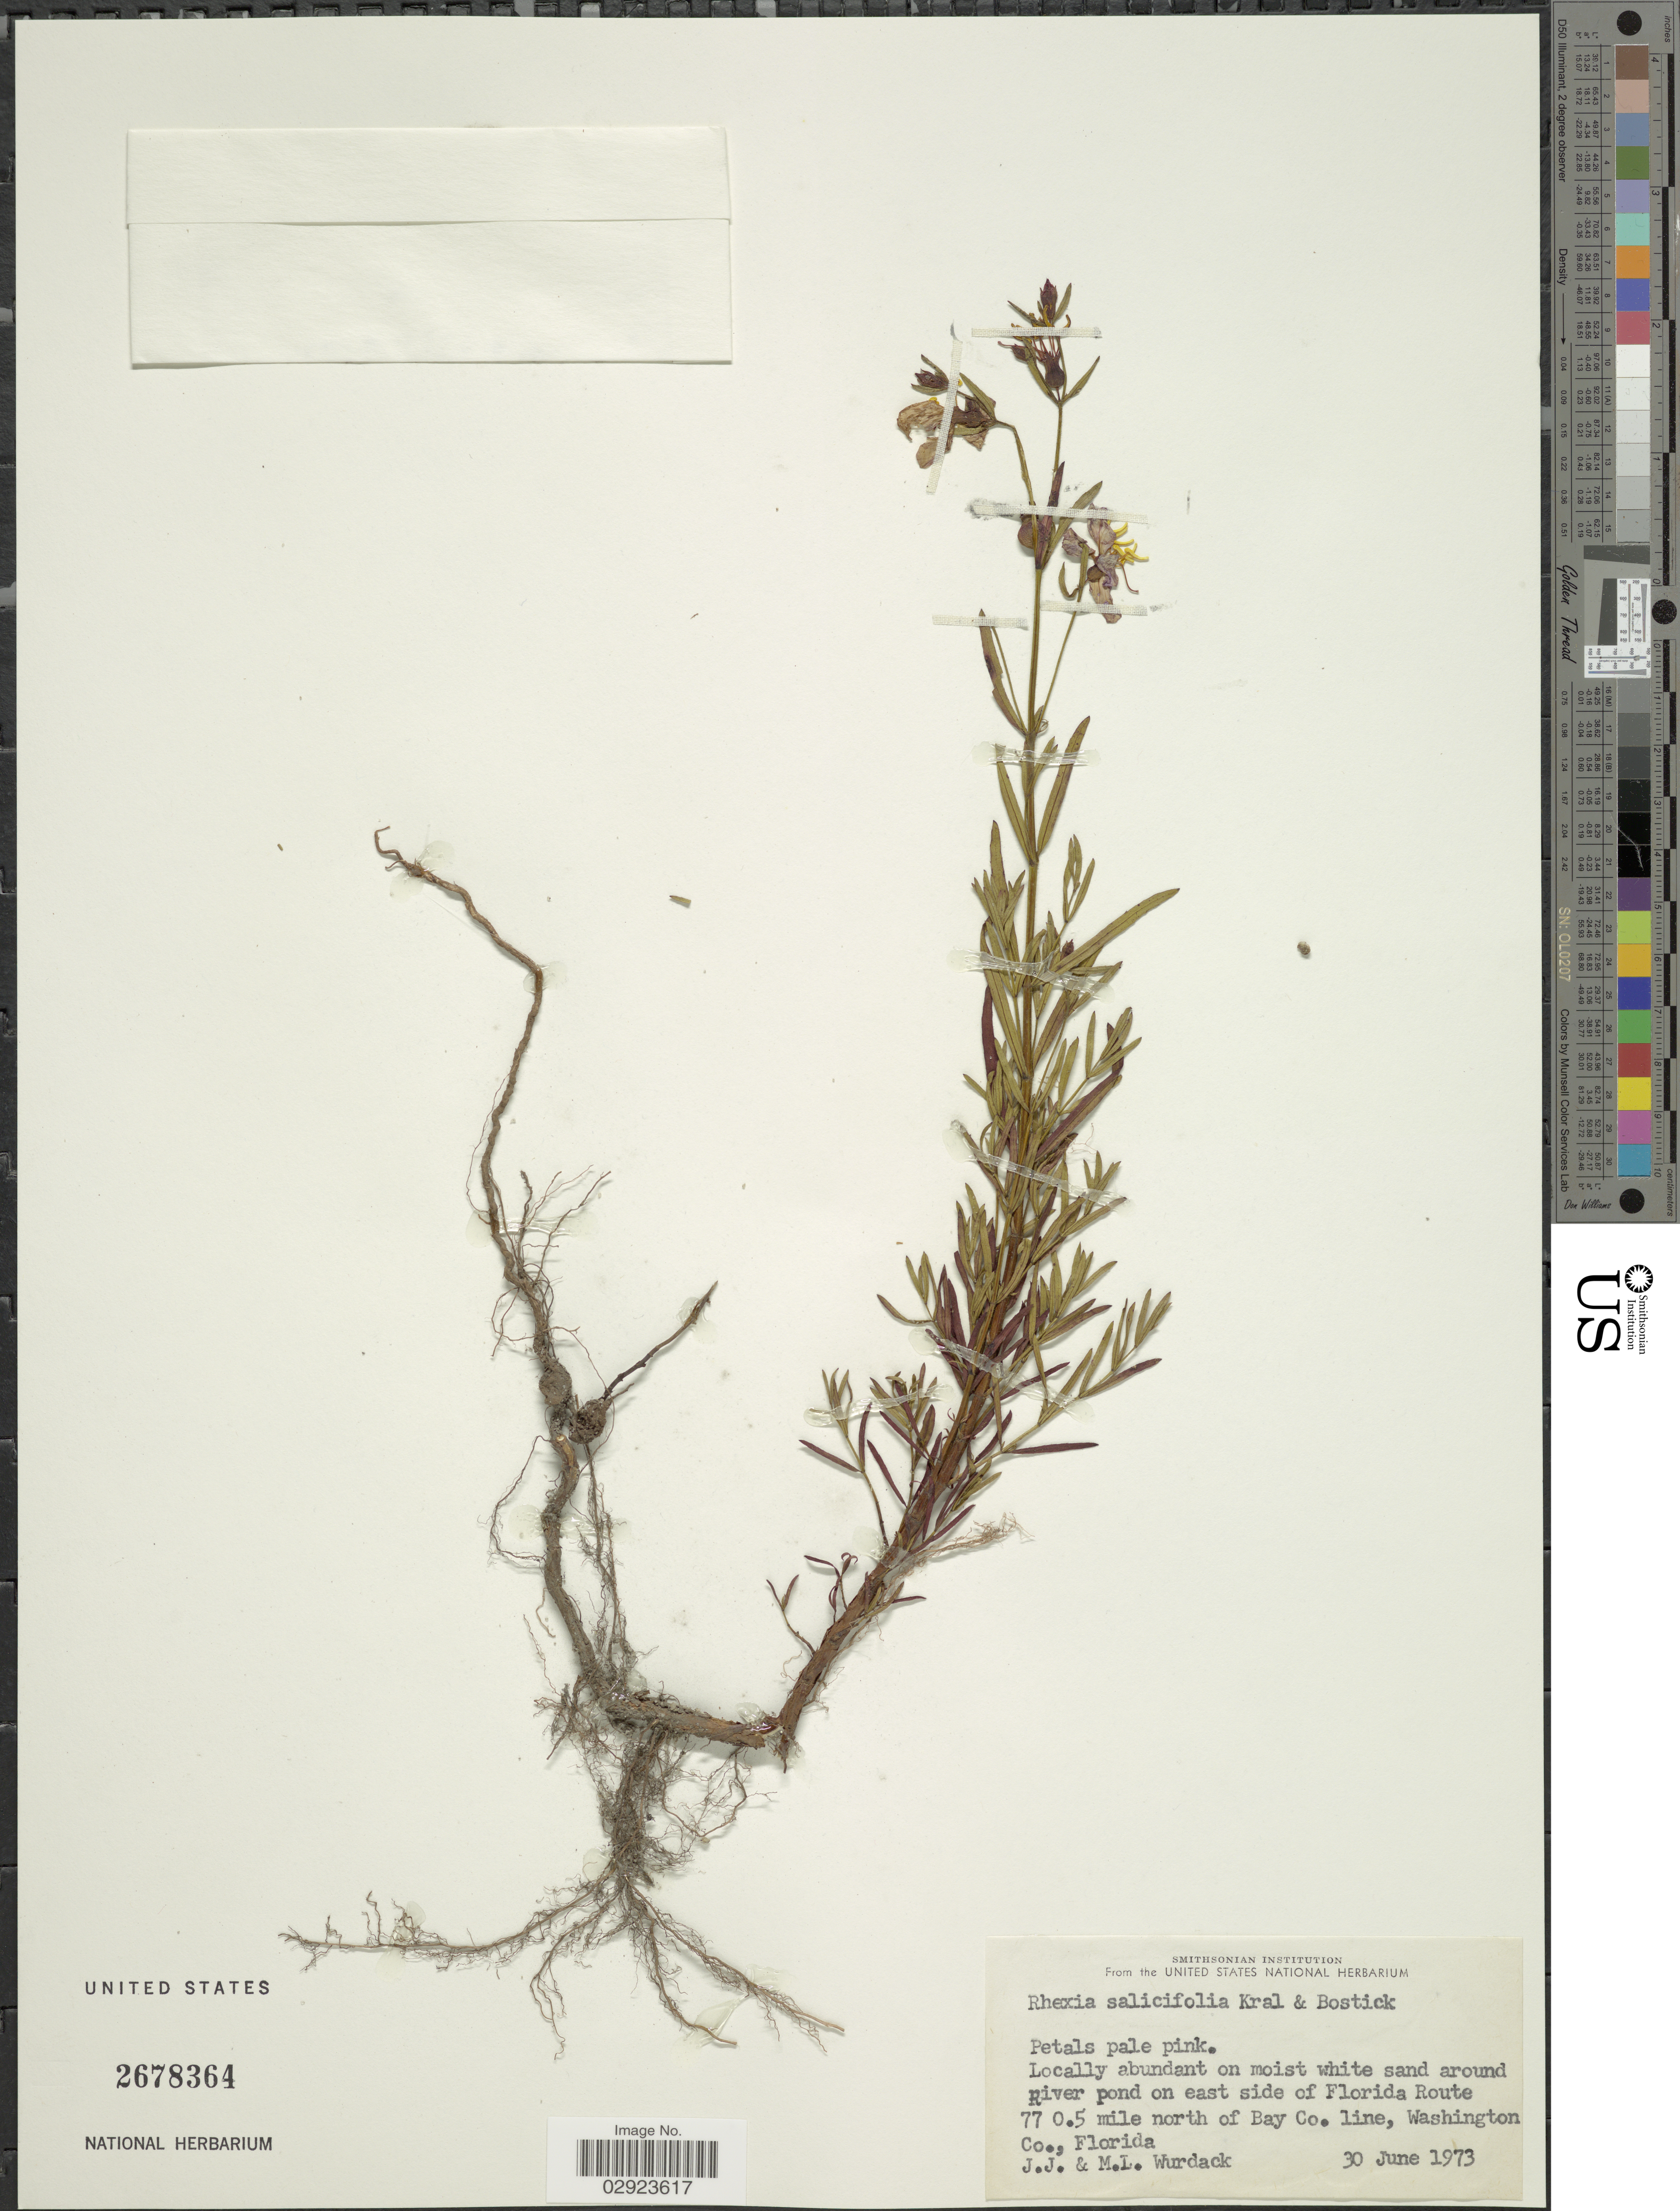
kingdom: Plantae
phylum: Tracheophyta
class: Magnoliopsida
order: Myrtales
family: Melastomataceae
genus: Rhexia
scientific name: Rhexia salicifolia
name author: Kral & Bostick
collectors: J. J. Wurdack & M. L. Wurdack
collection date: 1973-06-30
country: United States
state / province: Florida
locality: Around river pond on east side of Florida Route 77 0.5 mile north of Bay Co. line, Washington Co.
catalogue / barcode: US 2678364